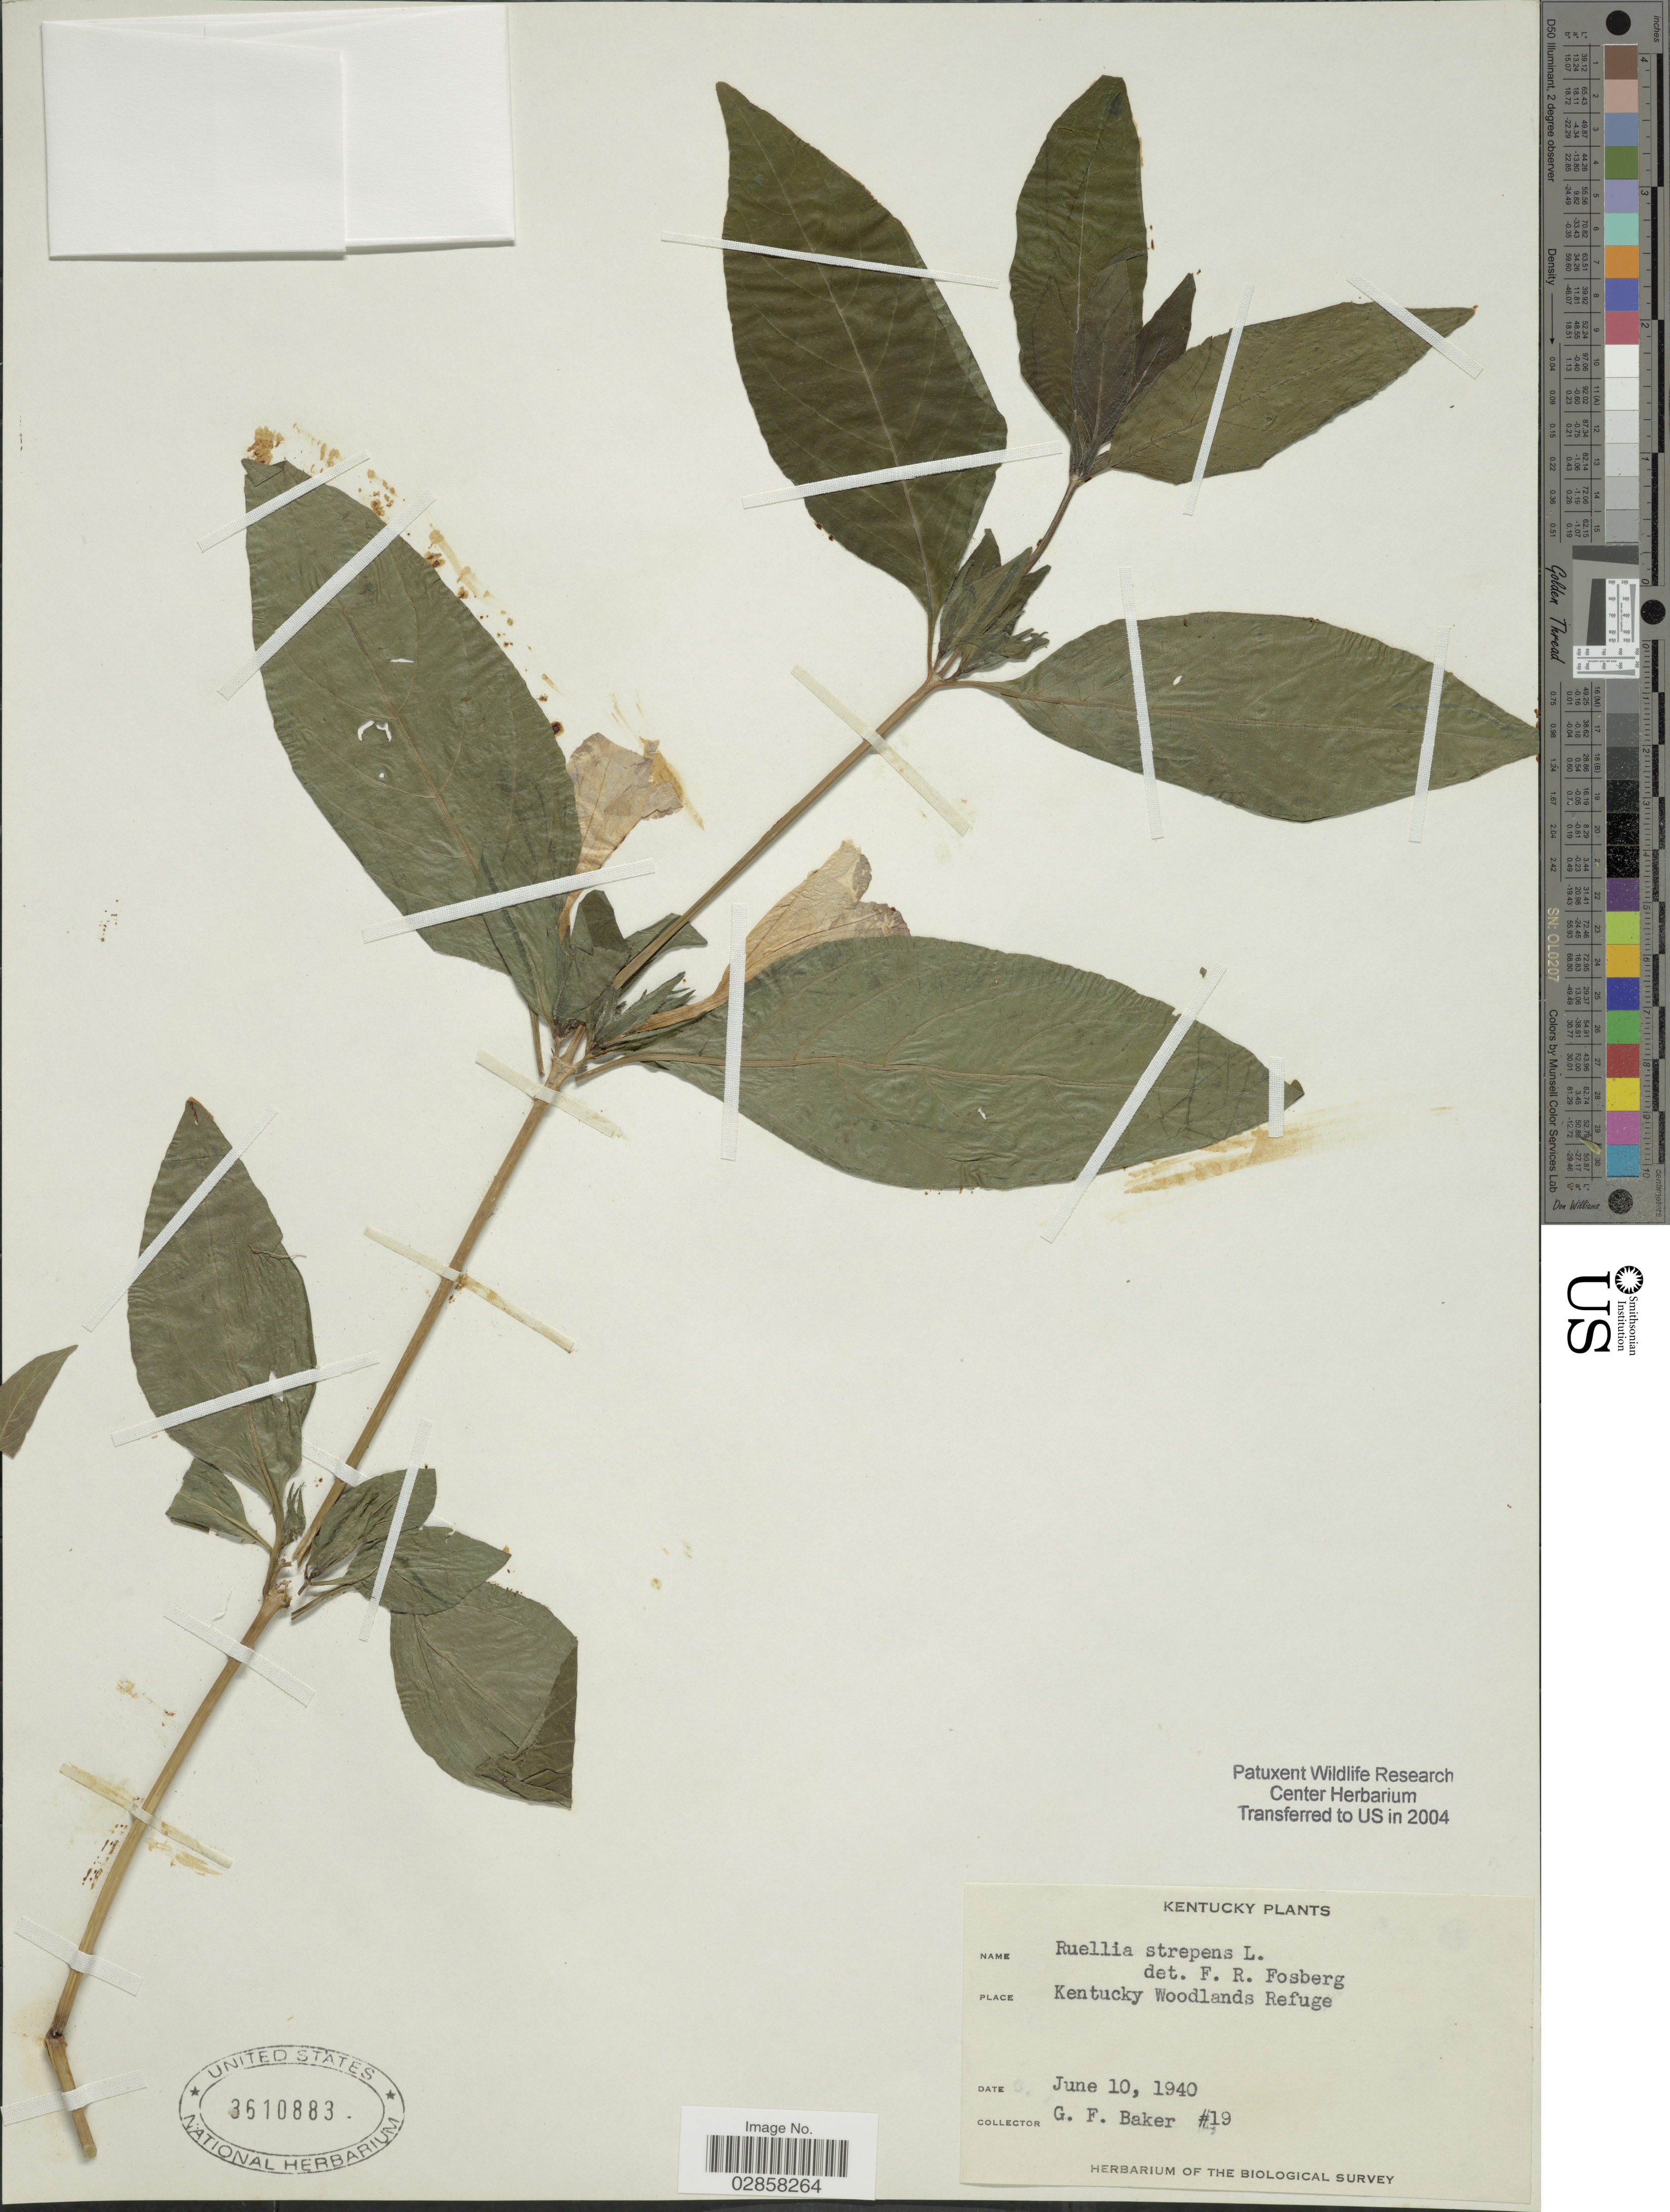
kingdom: Plantae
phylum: Tracheophyta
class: Magnoliopsida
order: Lamiales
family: Acanthaceae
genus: Ruellia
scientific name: Ruellia strepens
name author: L.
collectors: G. Baker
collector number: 19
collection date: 1940-06-10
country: United States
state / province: Kentucky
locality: Kentucky Woodlands Refuge.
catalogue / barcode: US 3610883